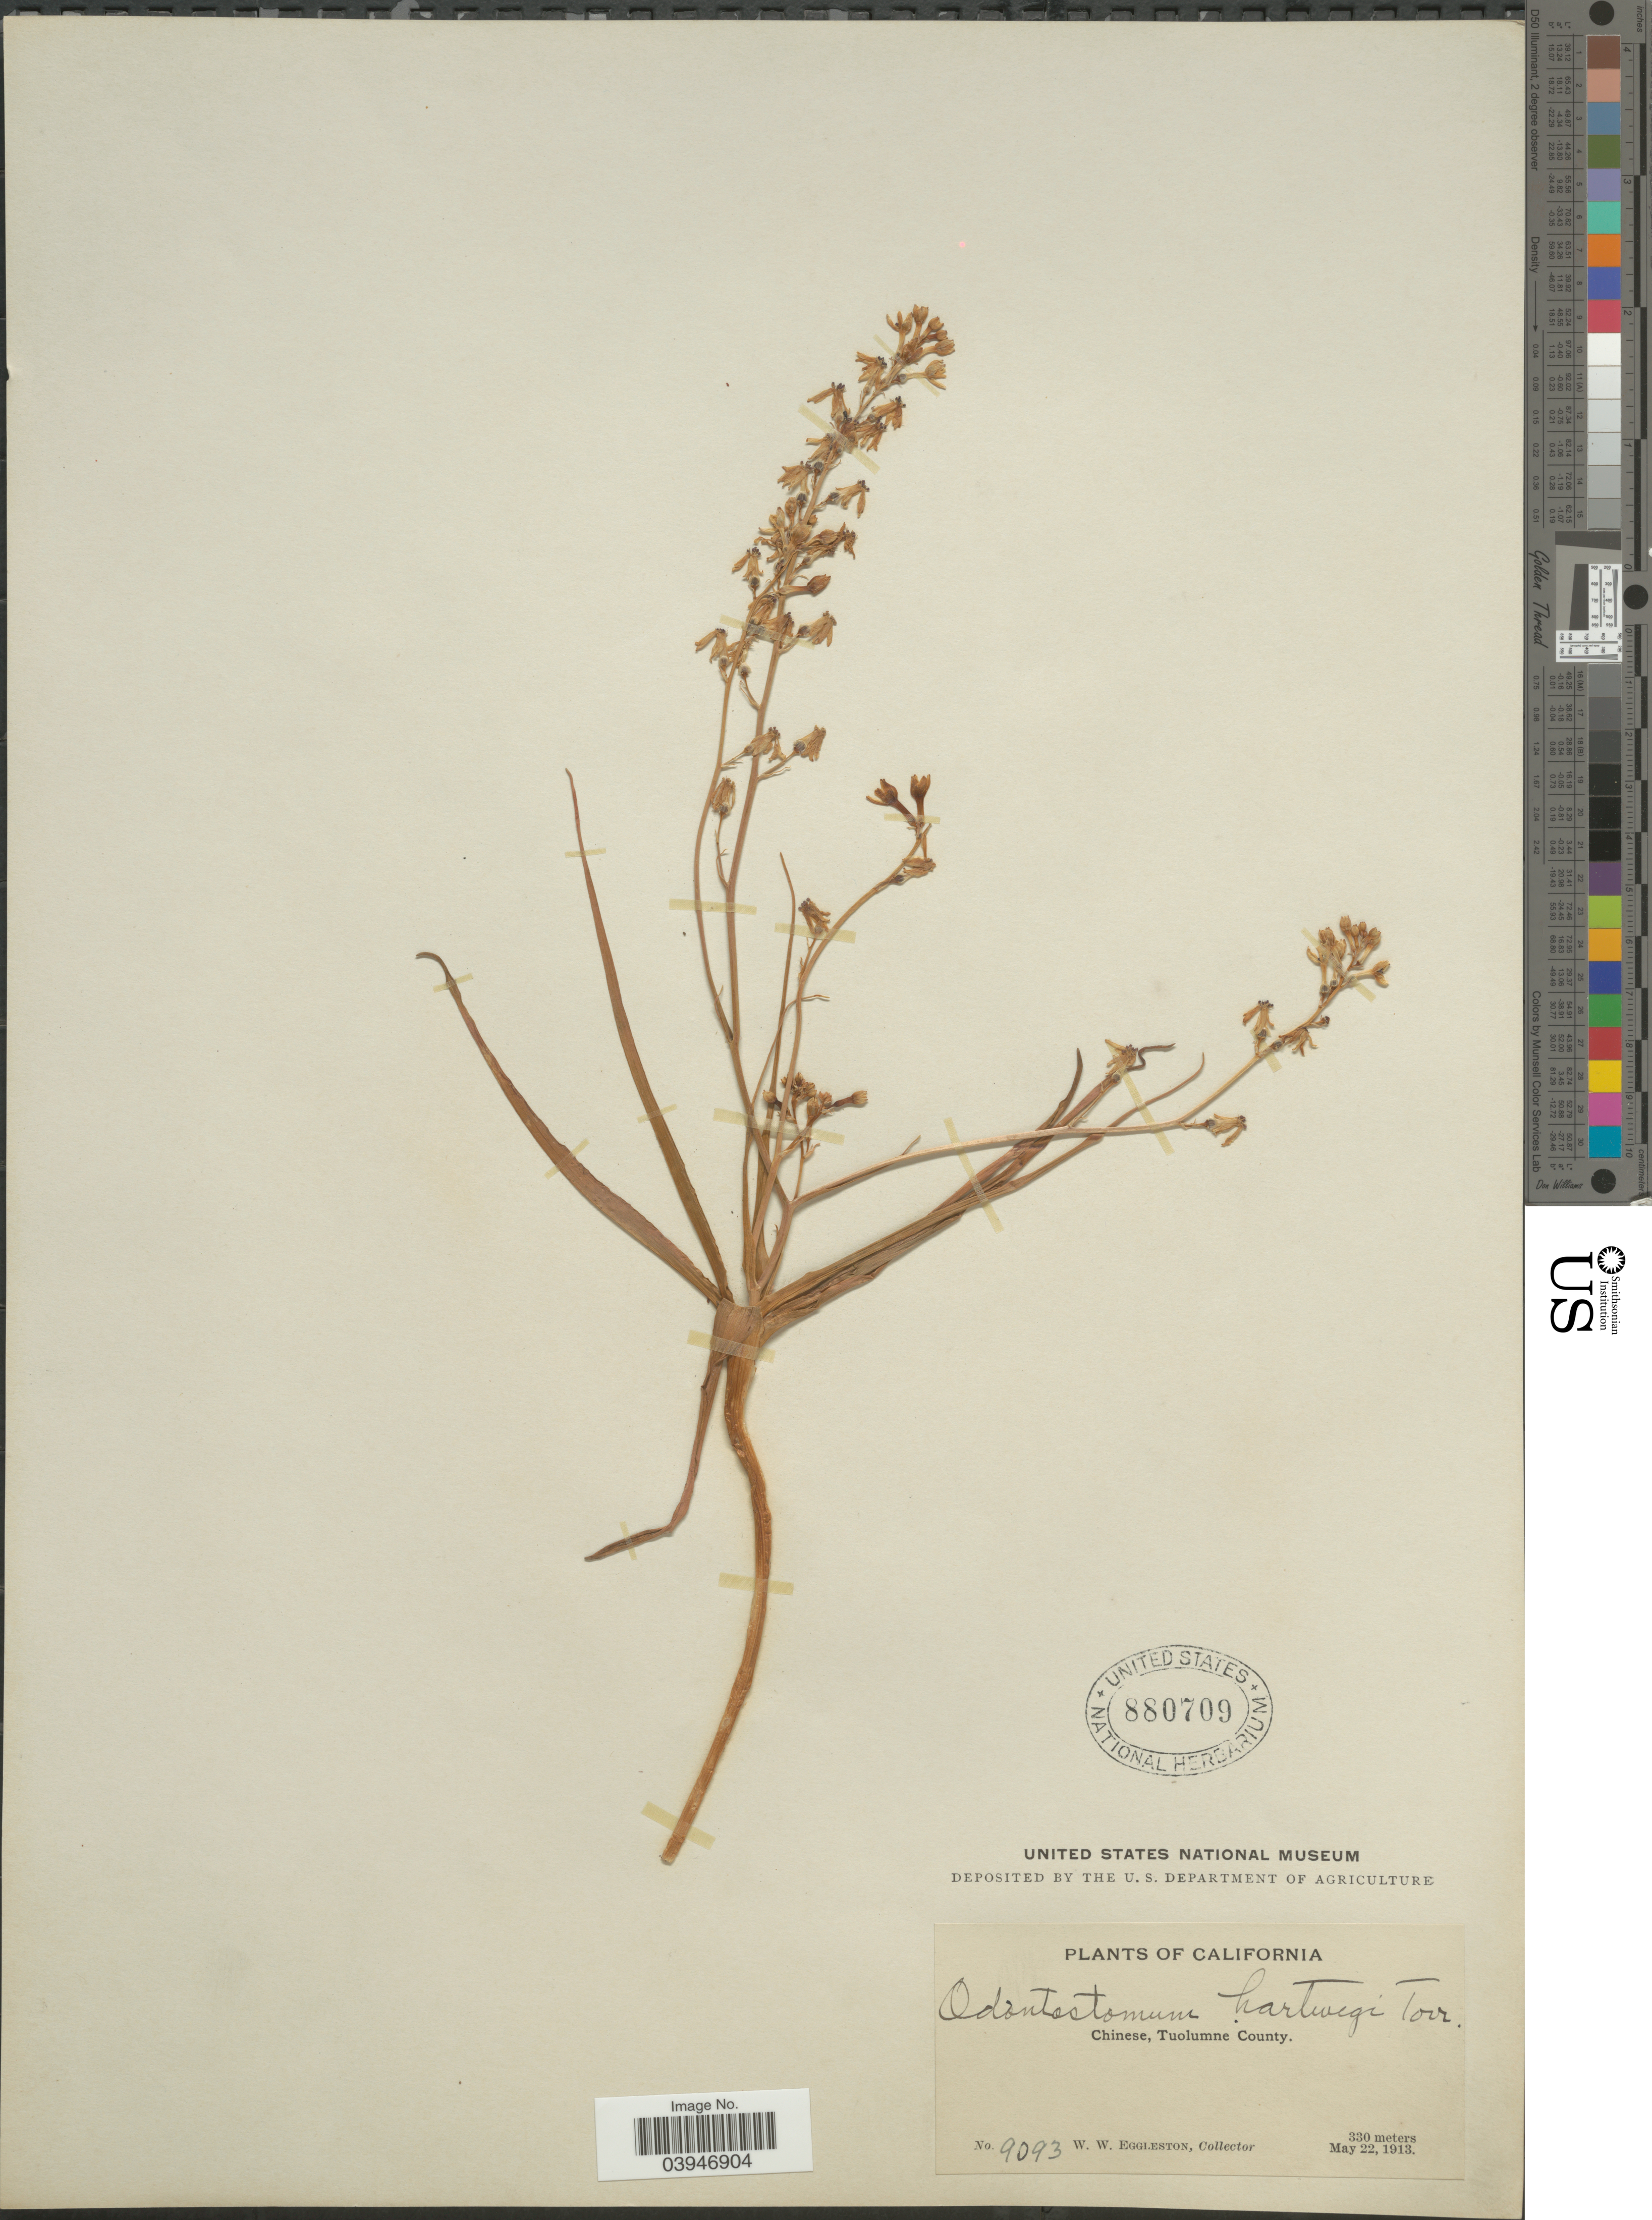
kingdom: Plantae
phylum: Tracheophyta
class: Liliopsida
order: Asparagales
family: Tecophilaeaceae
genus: Odontostomum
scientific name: Odontostomum hartwegii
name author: Torr.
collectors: W. W. Eggleston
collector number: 9093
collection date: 1913-05-22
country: United States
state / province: California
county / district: Tuolumne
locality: Chinese, Tuolumne County.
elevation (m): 330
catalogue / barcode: US 880709